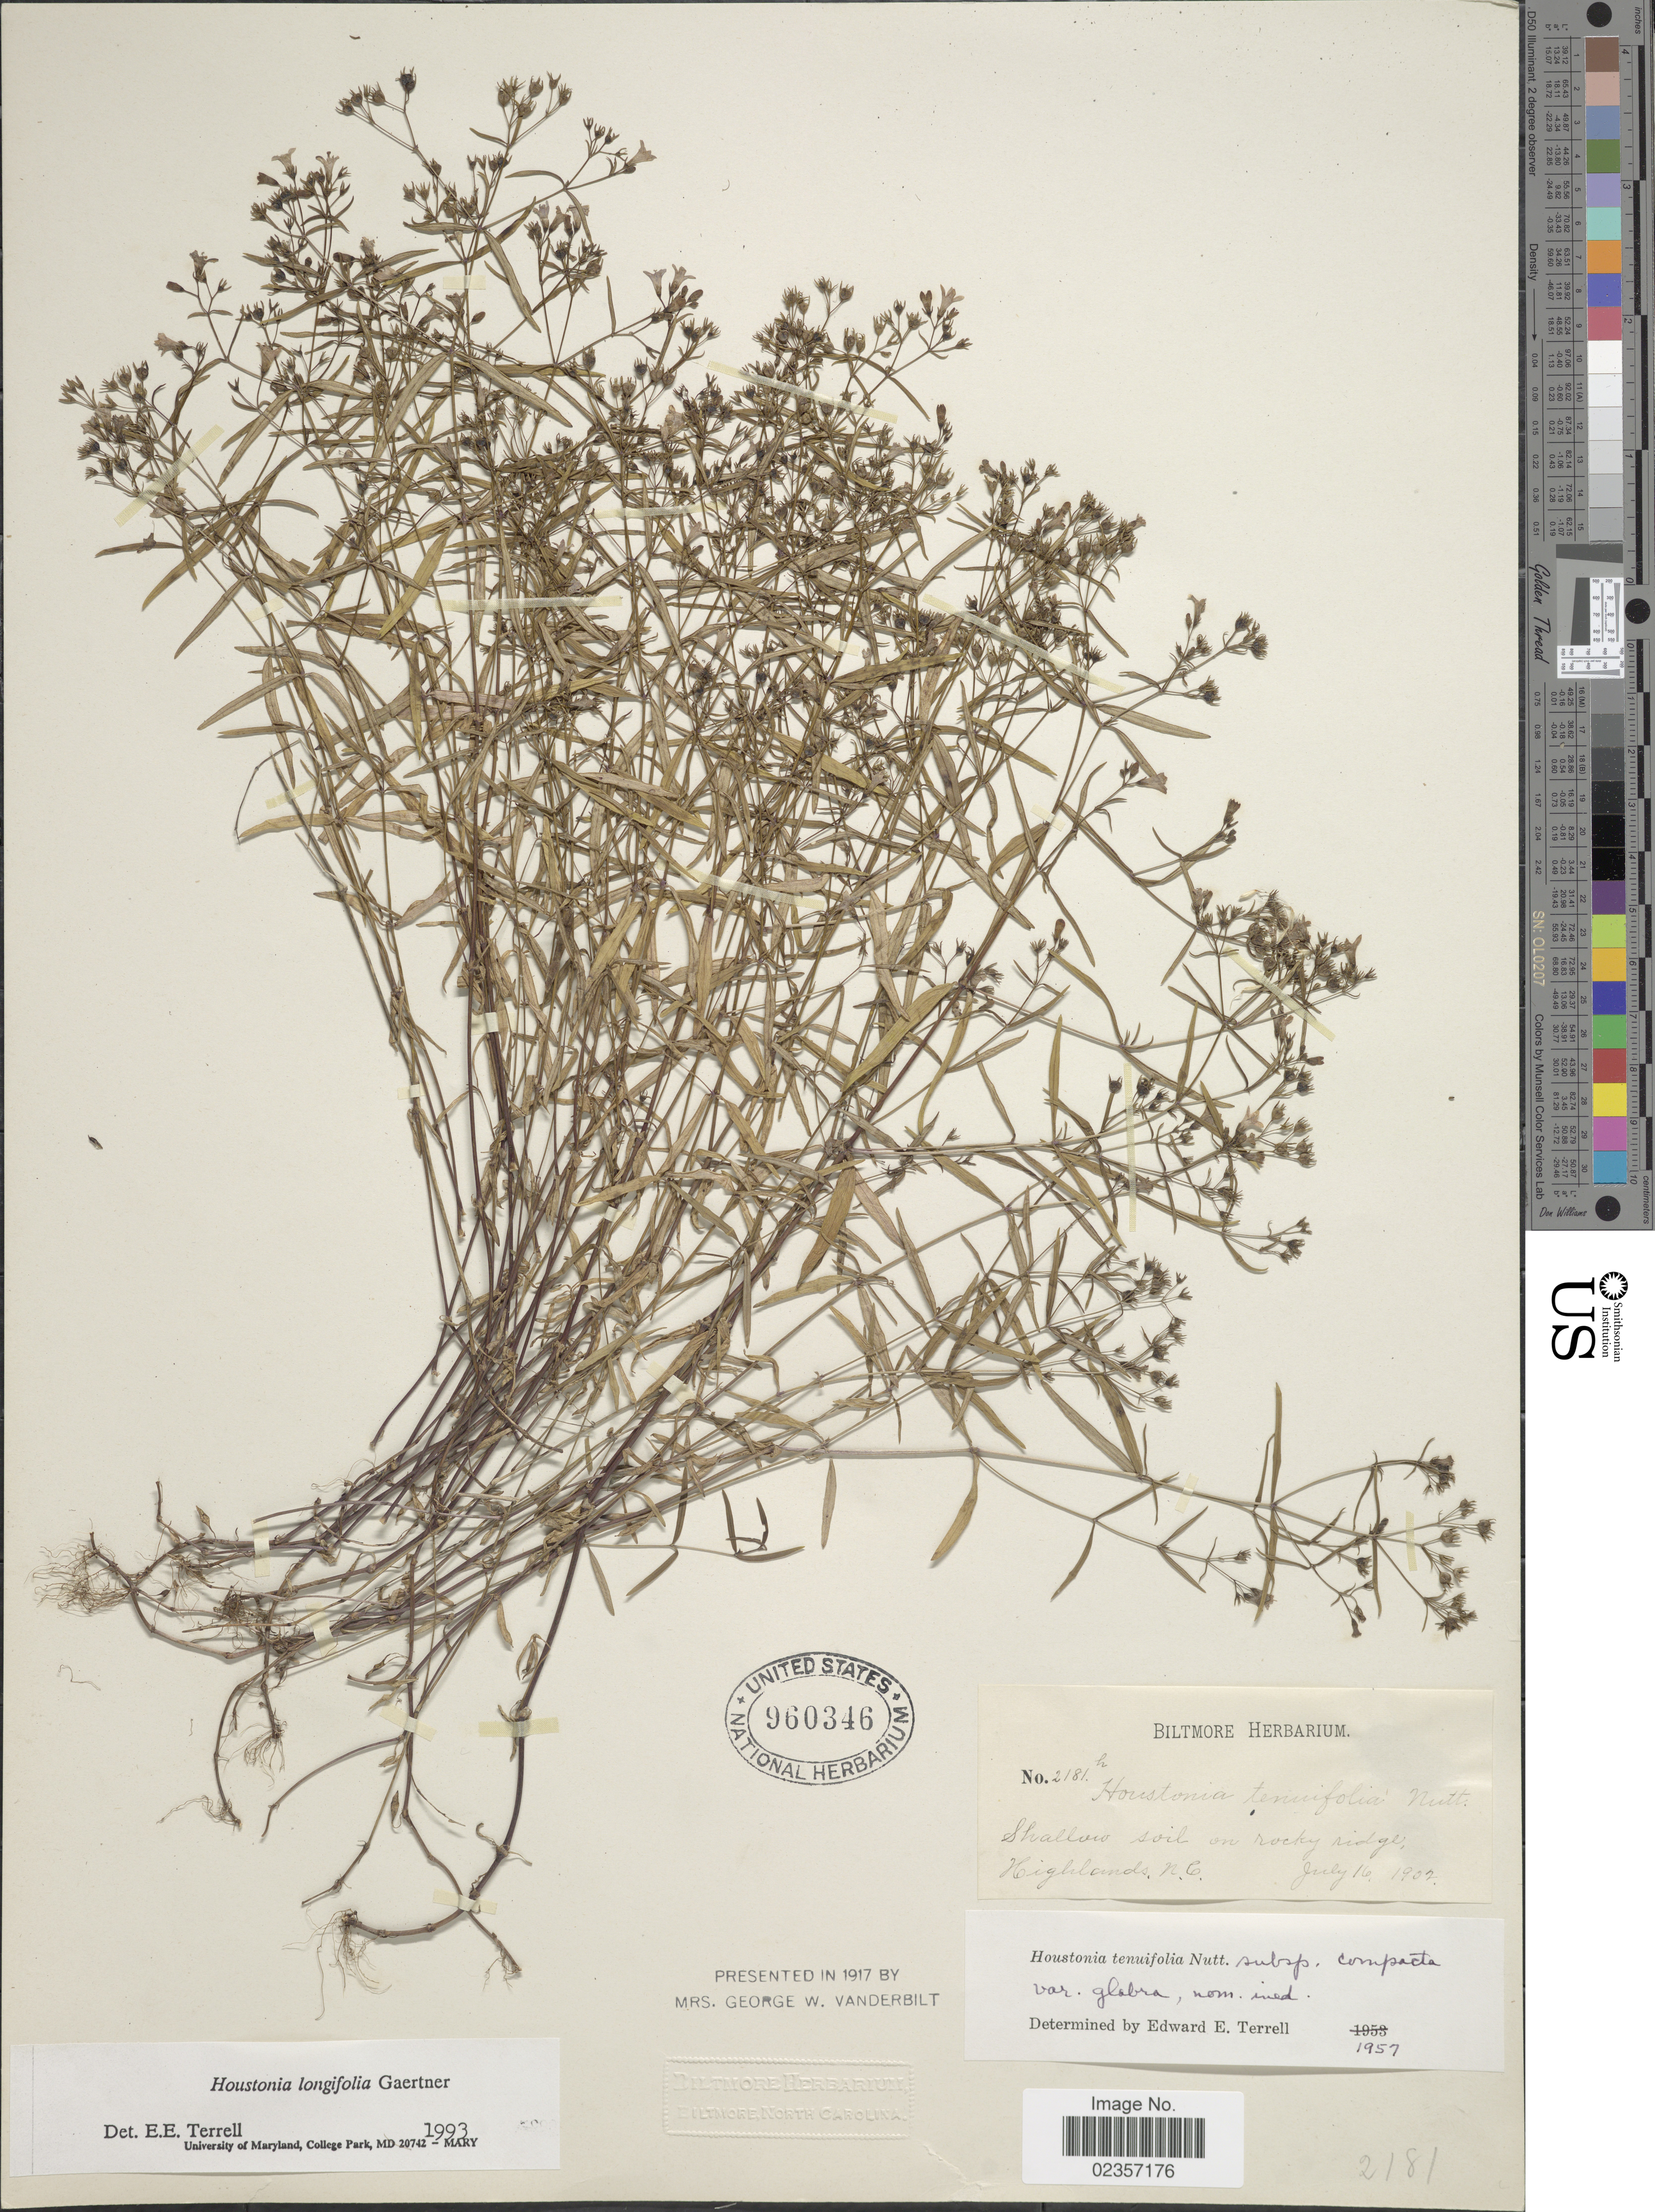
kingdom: Plantae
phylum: Tracheophyta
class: Magnoliopsida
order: Gentianales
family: Rubiaceae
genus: Houstonia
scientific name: Houstonia longifolia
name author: Gaertn.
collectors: ex herb. Biltmore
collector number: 2181h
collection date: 1902-07-16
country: United States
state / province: North Carolina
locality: Shallow soil on rocky ridge, Highlands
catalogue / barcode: US 960346